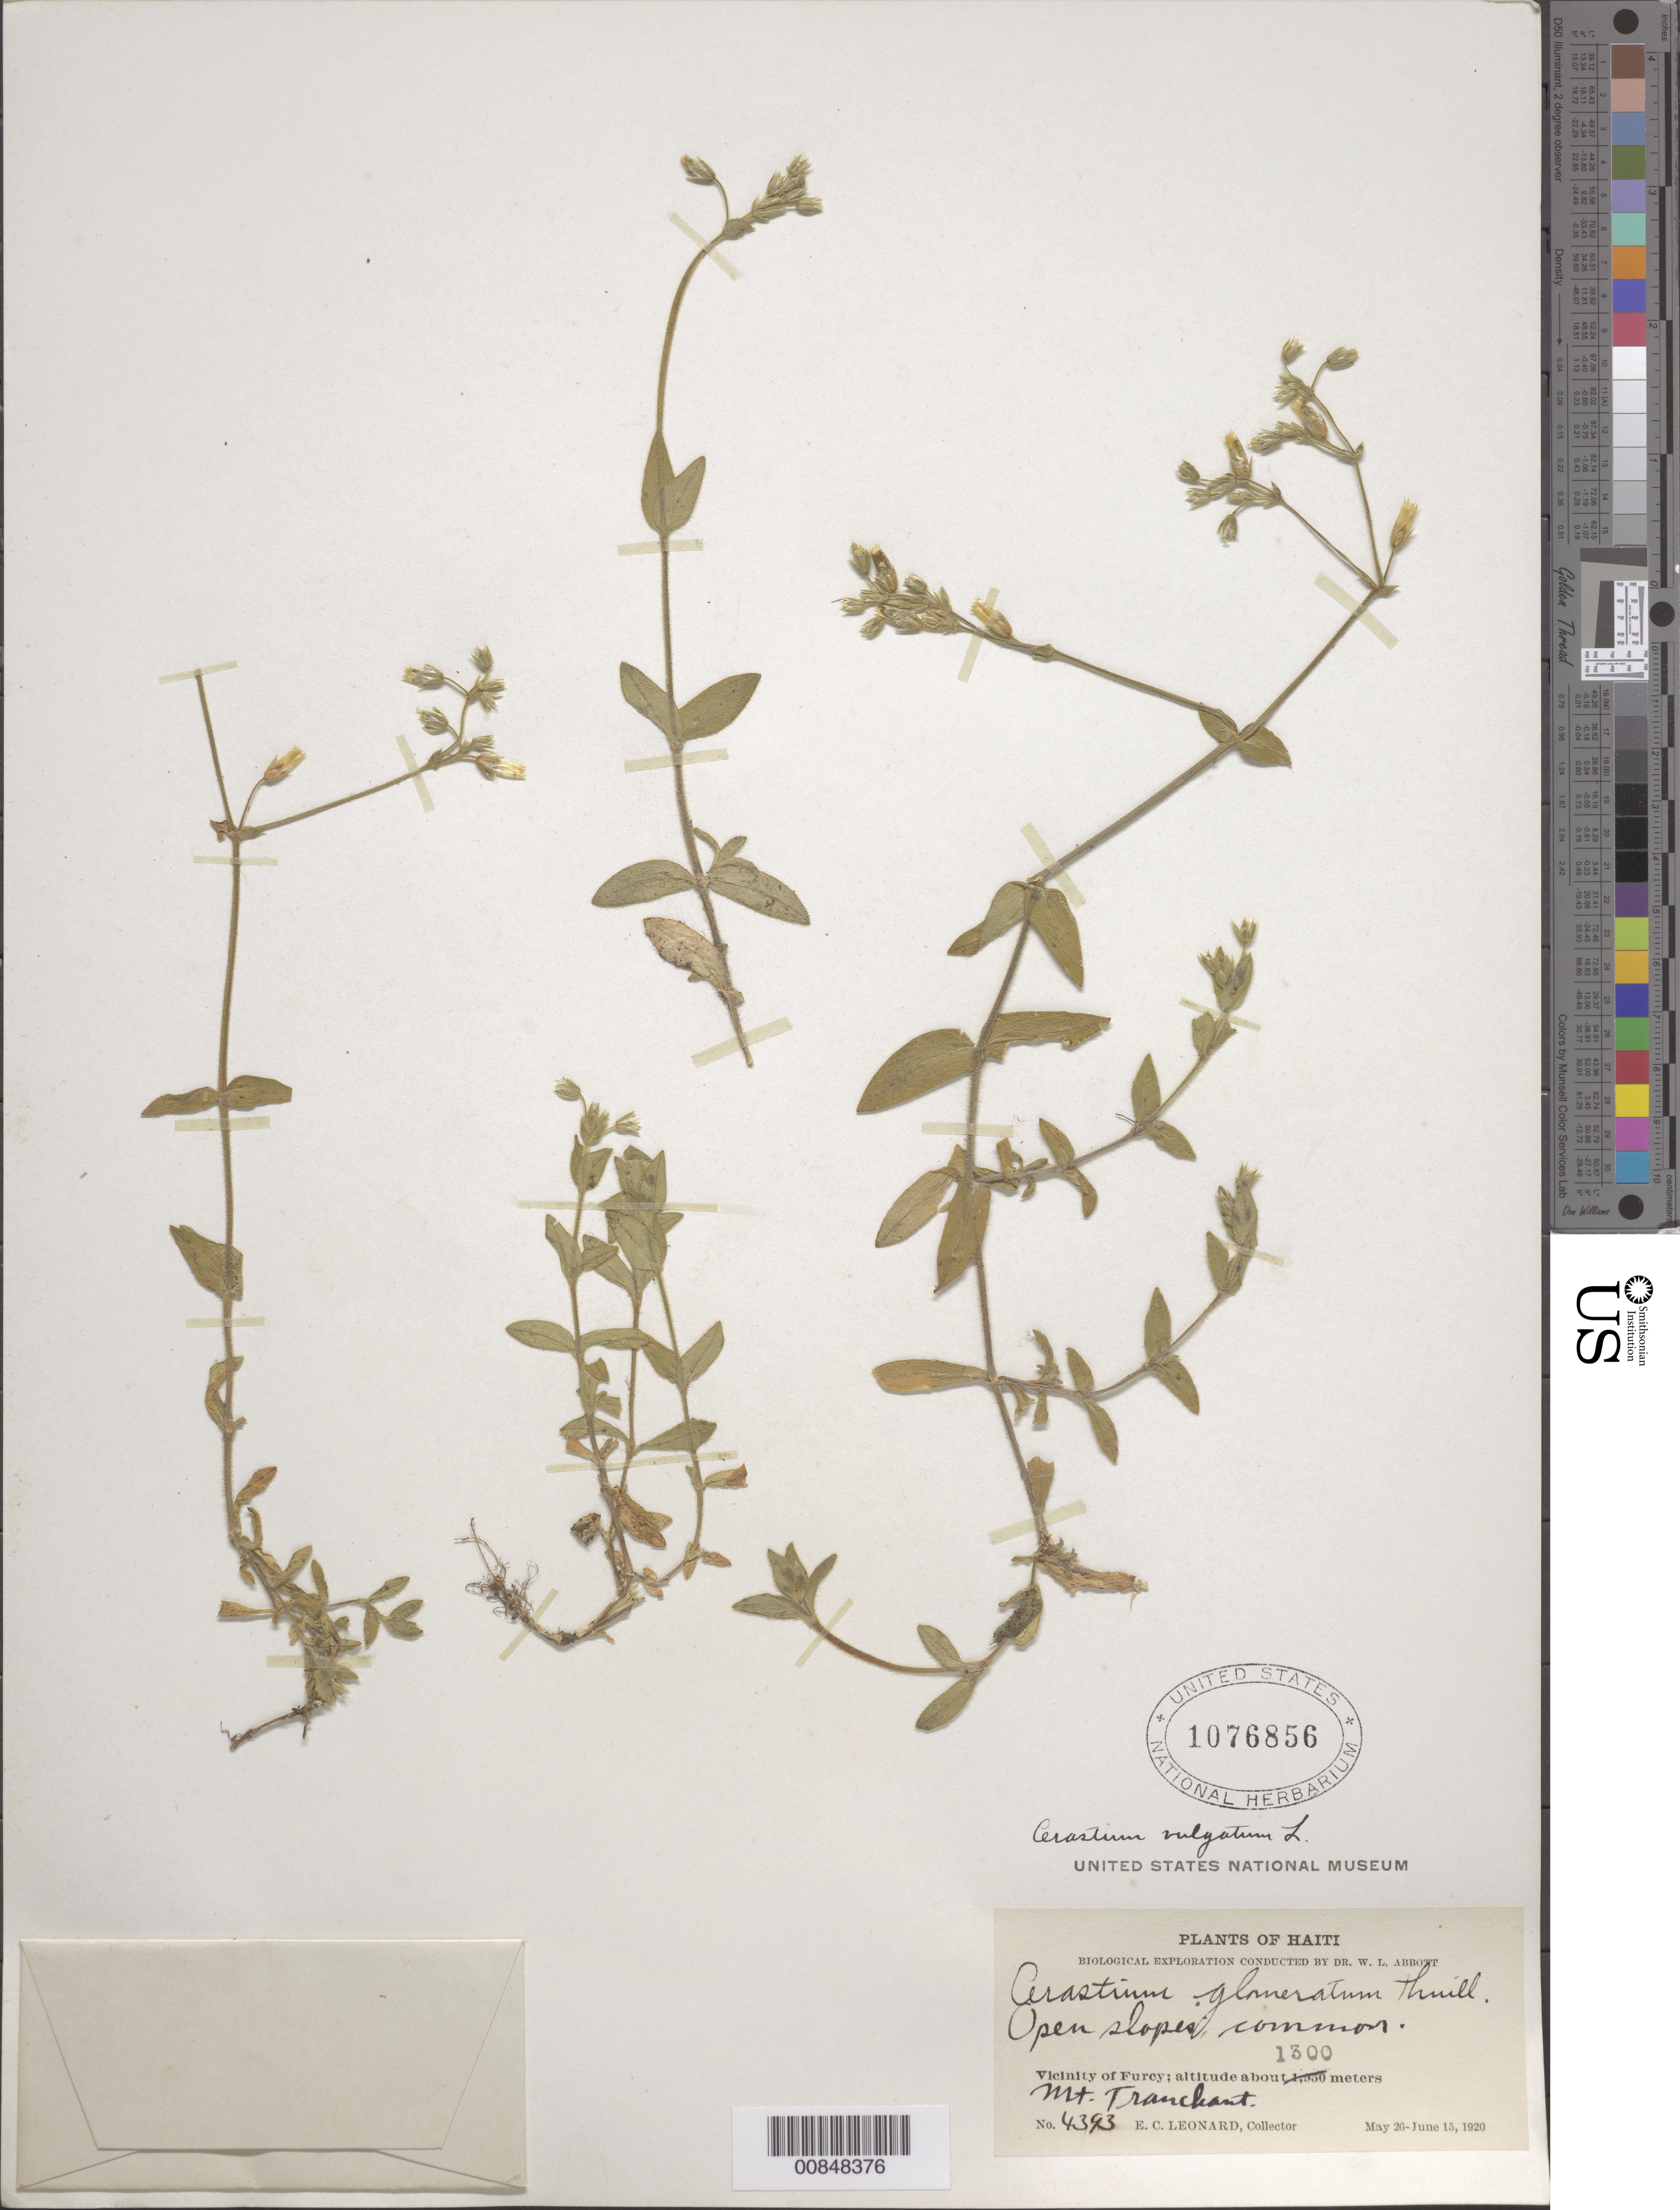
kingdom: Plantae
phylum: Tracheophyta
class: Magnoliopsida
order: Caryophyllales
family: Caryophyllaceae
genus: Cerastium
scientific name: Cerastium vulgatum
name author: L.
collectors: E. C. Leonard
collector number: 4393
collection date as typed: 26 May 1920 to 15 Jun 1920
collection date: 1920-05-26/1920-06-15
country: Haiti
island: Hispaniola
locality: Vicinity of Furcy. Mt. Tranchant.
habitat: Open slopes.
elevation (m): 1300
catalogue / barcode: US 1076856